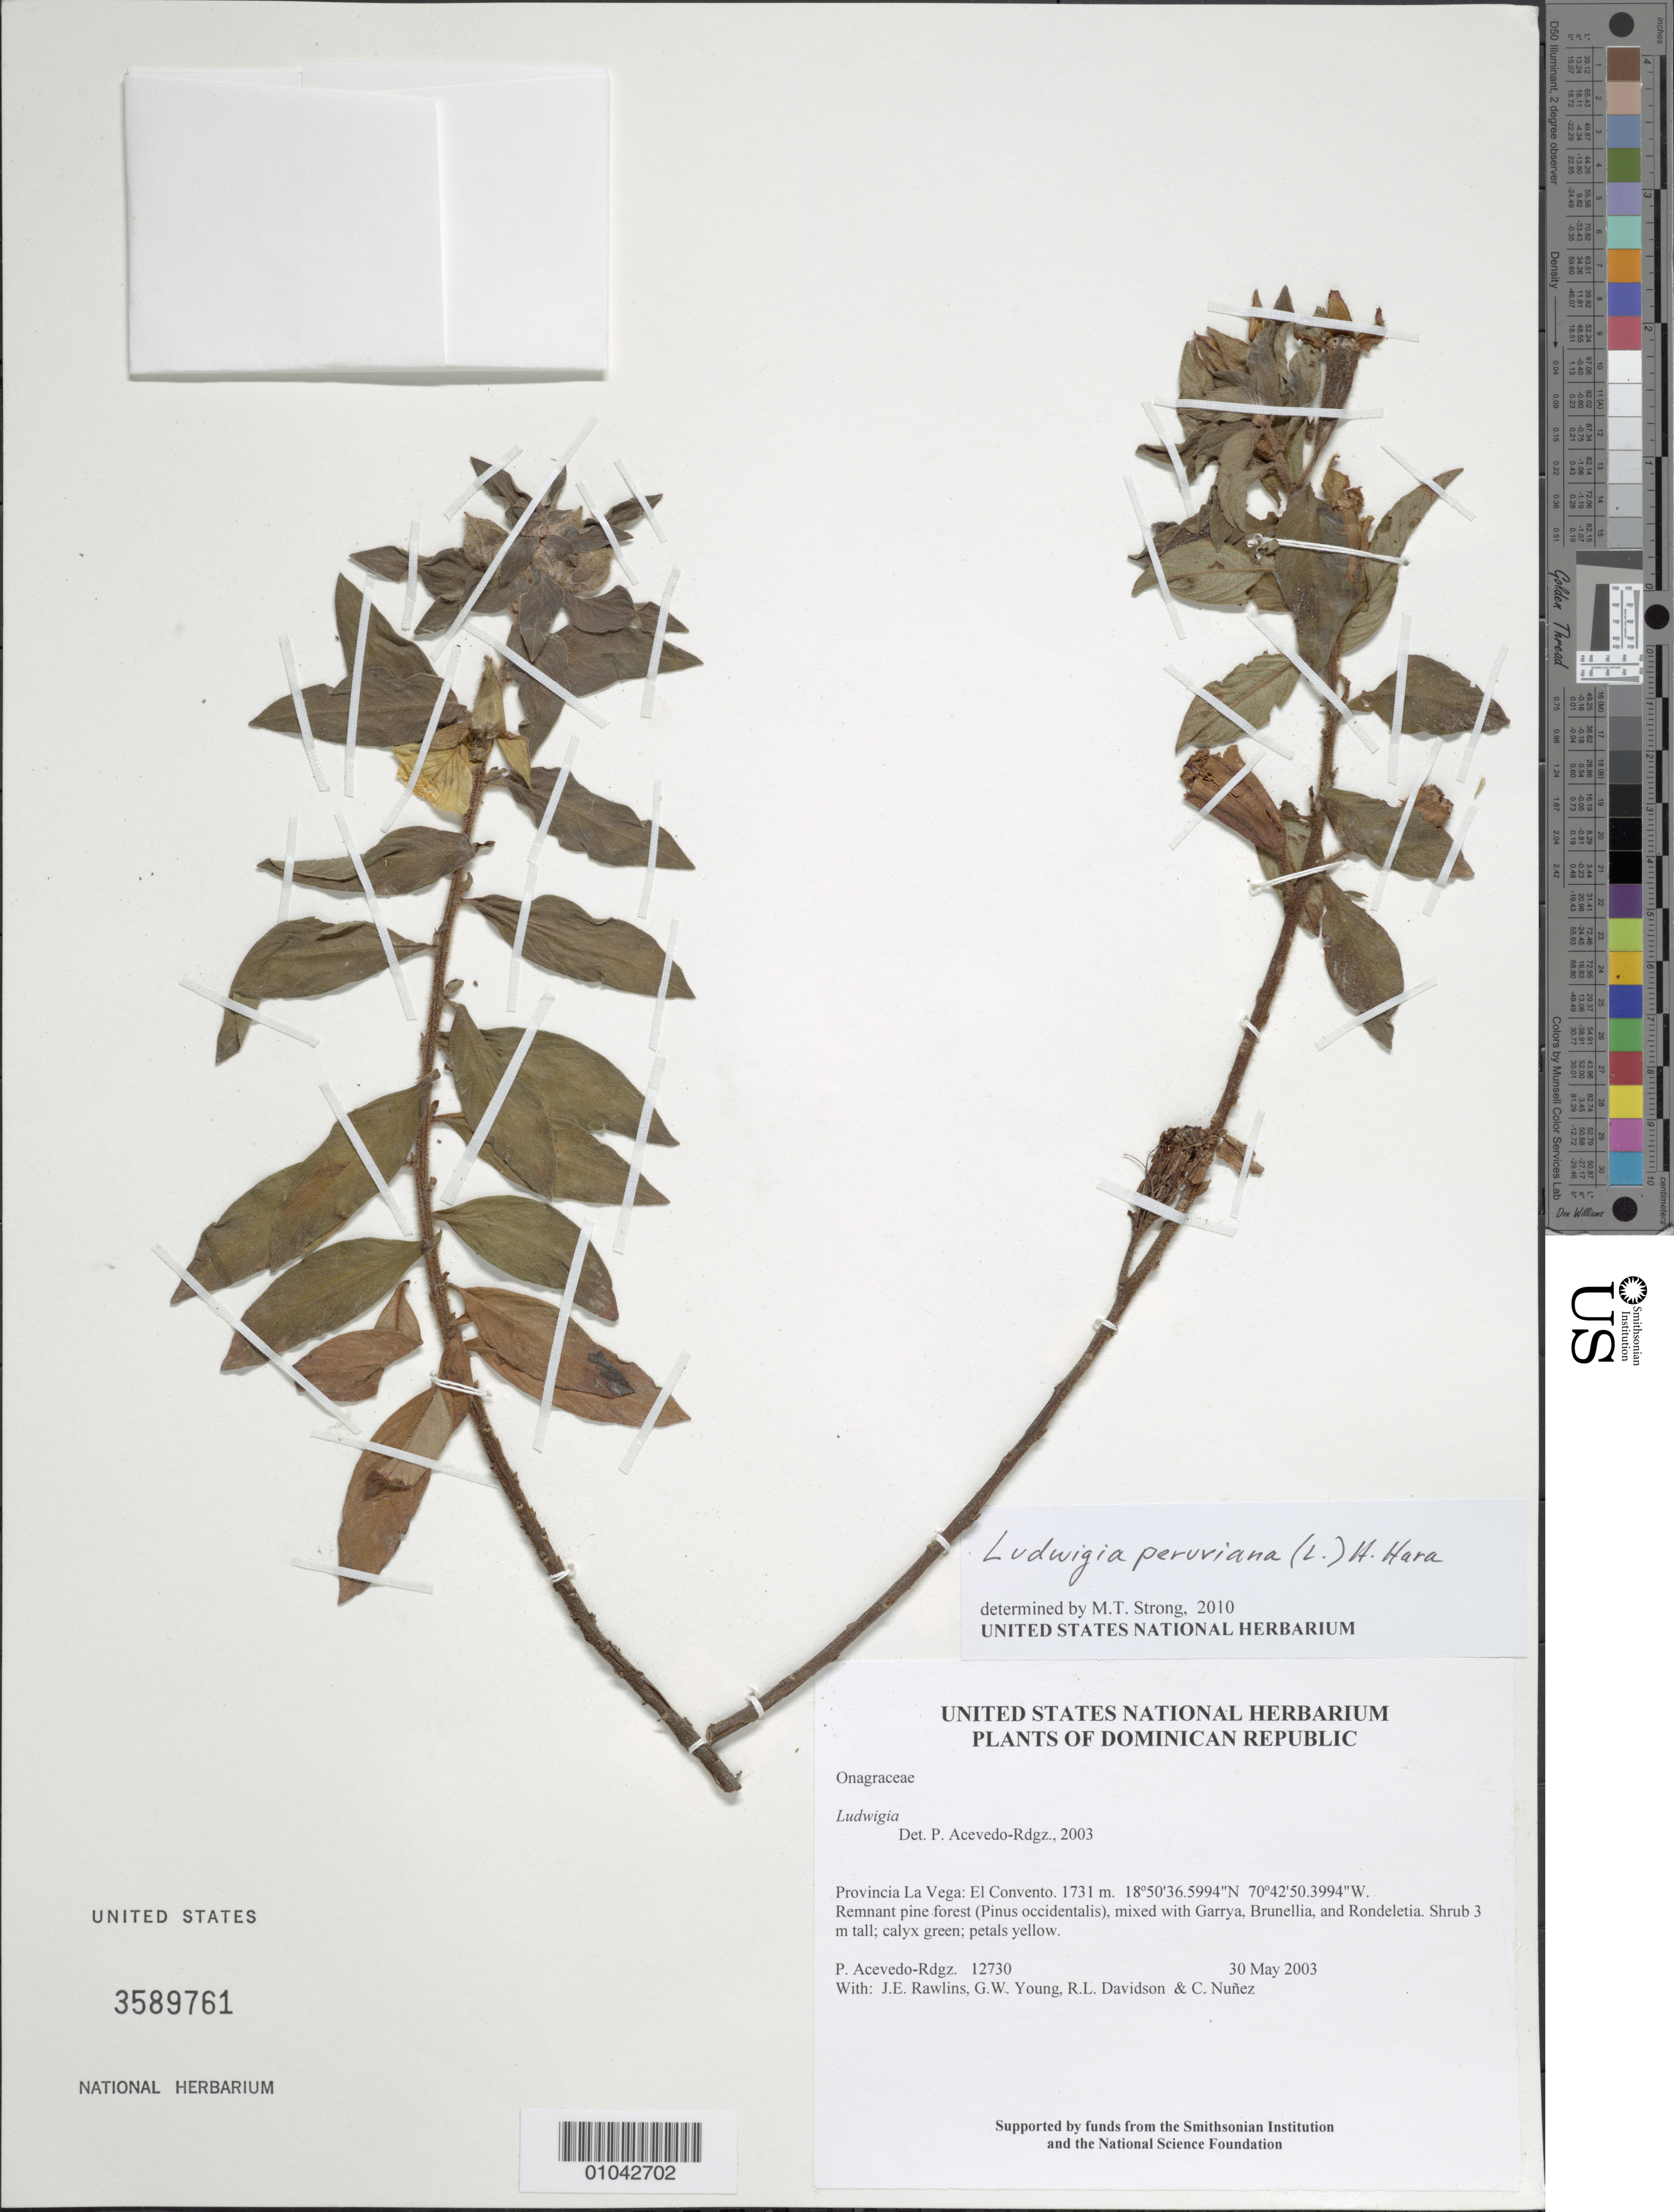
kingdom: Plantae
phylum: Tracheophyta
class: Magnoliopsida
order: Myrtales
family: Onagraceae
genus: Ludwigia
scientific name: Ludwigia peruviana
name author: (L.) H. Hara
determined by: Strong, M. T., (US), Smithsonian Institution - National Museum of Natural History (UNITED STATES)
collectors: P. Acevedo-Rodr., J. Rawlins, G. Young, R. Davidson & C. Nunez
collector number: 12730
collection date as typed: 30 May 2003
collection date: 2003-05-30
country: Dominican Republic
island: Hispaniola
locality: Provincia La Vega: El Convento.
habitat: Remnant pine forest (Pinus occidentalis), mixed with Garrya, Brunellia, and Rondeletia.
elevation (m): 1731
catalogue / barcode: US 3589761